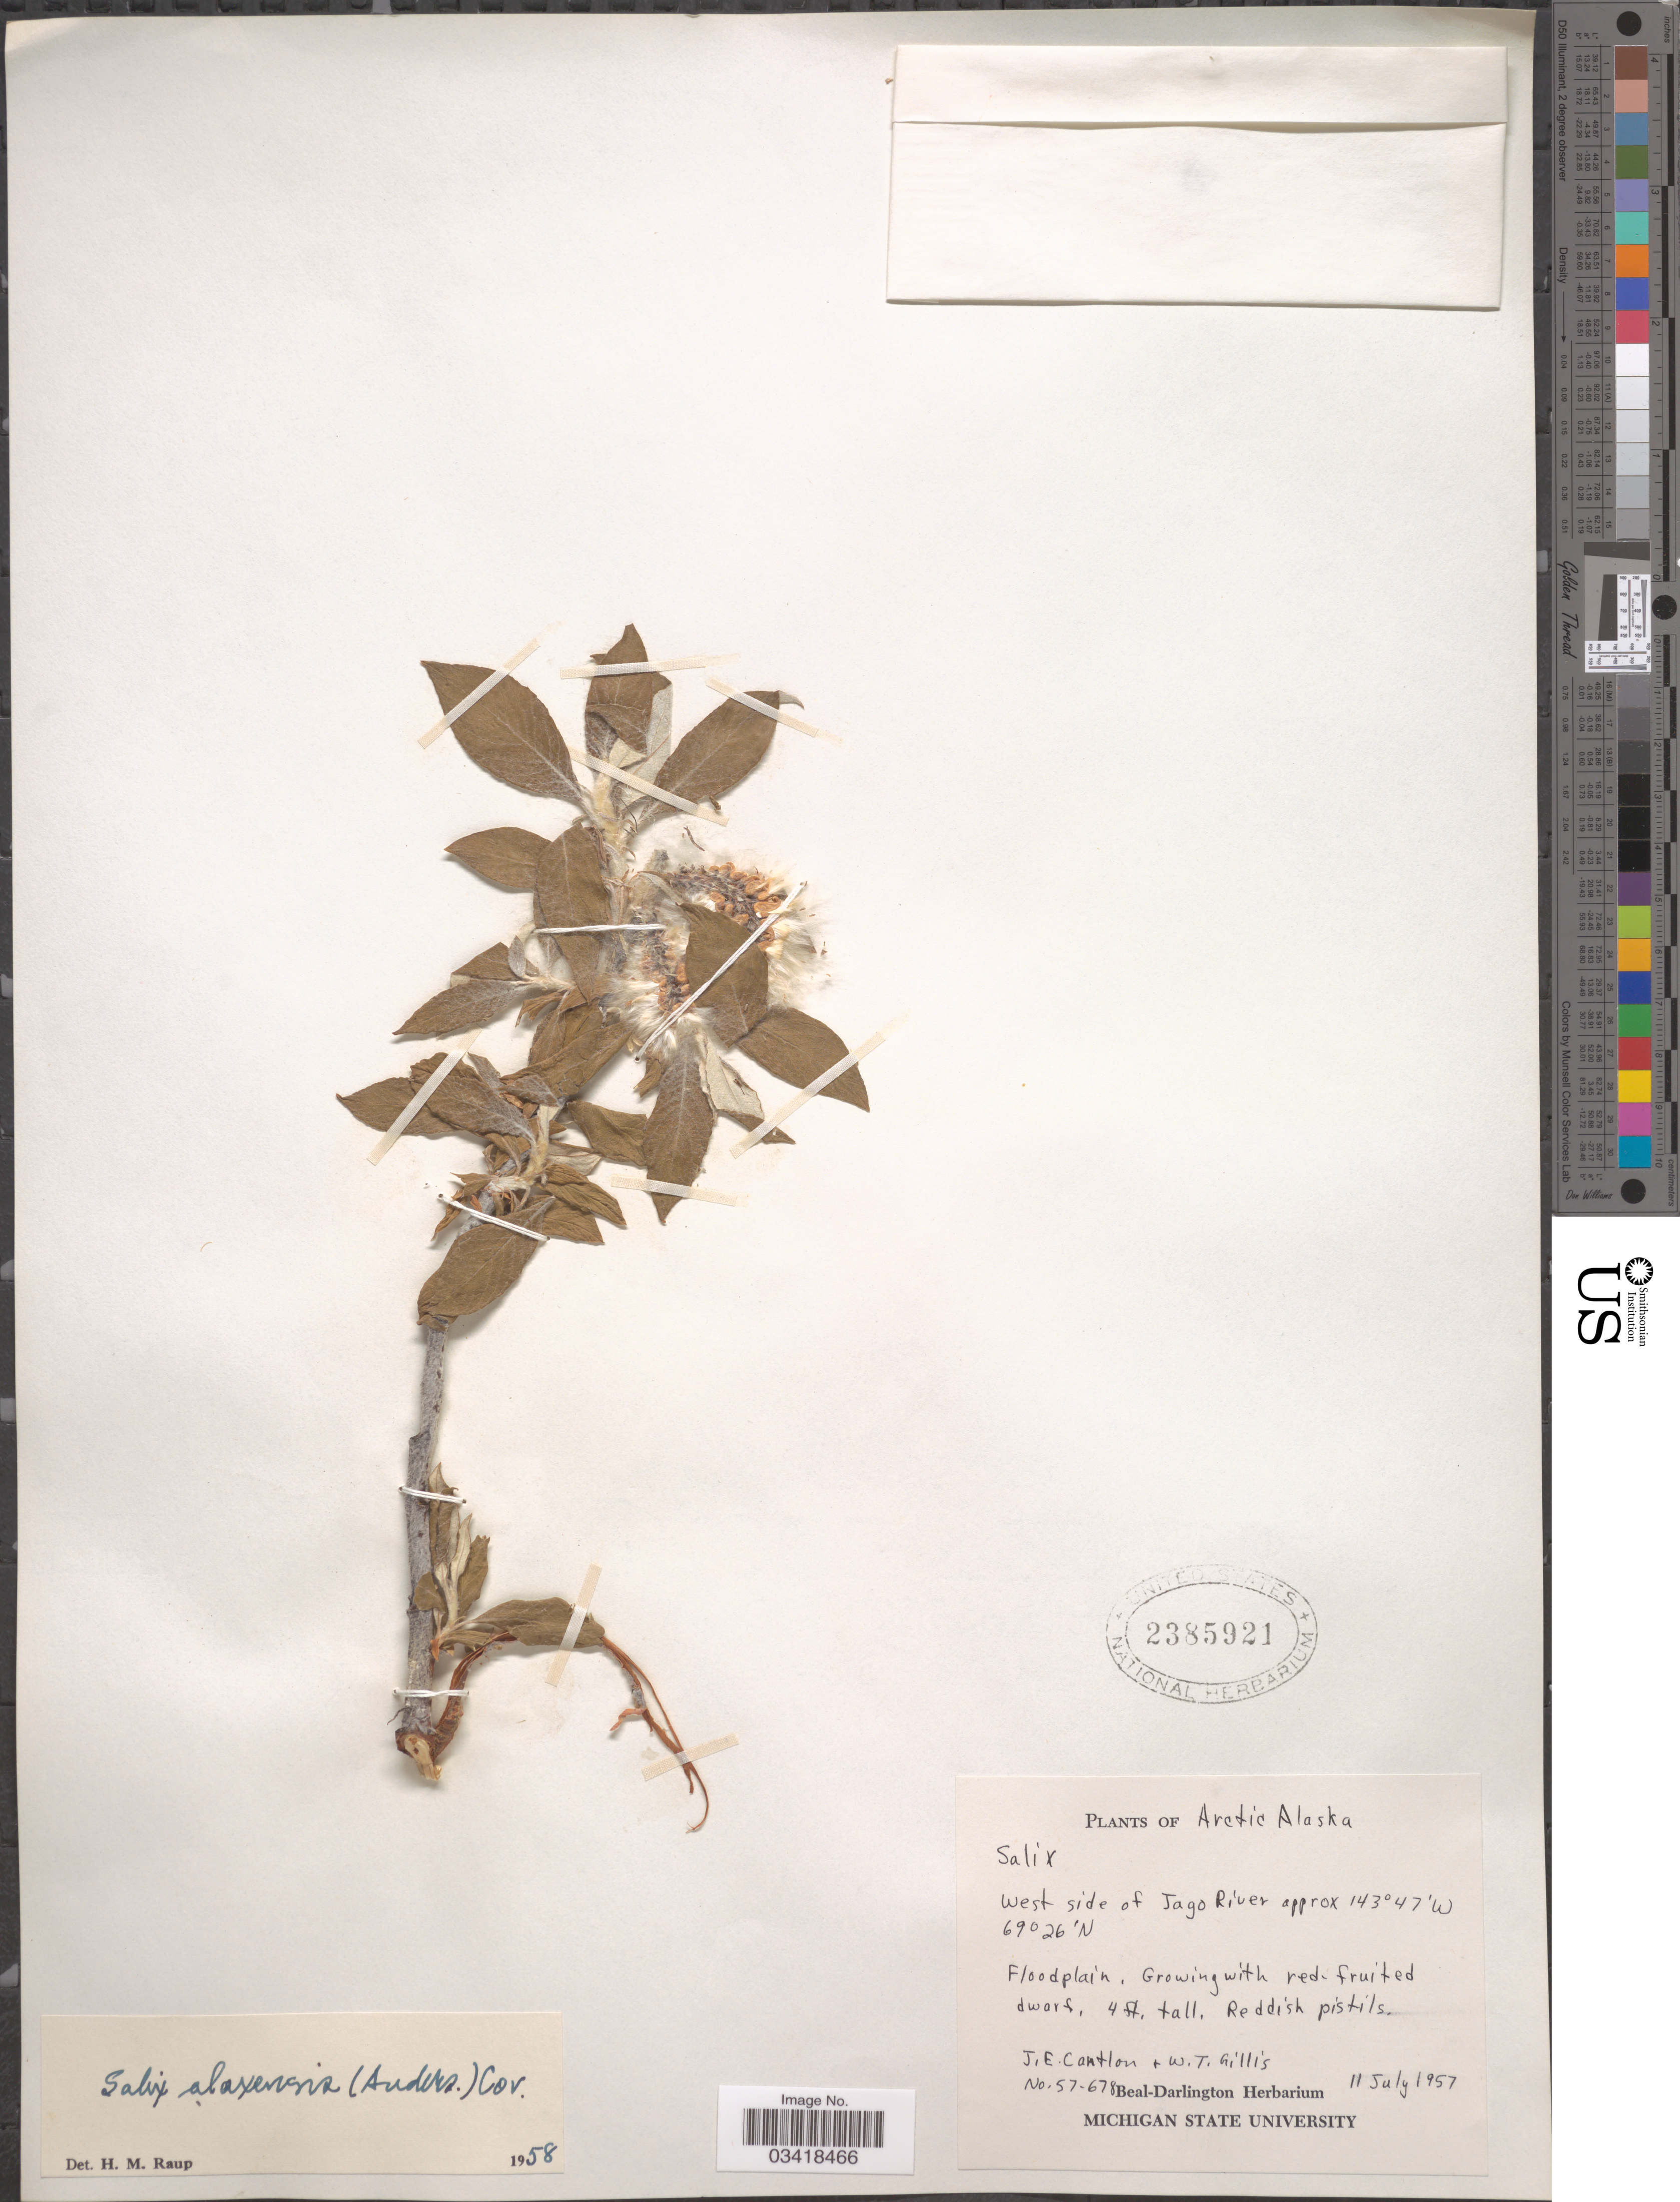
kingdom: Plantae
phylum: Tracheophyta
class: Magnoliopsida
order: Malpighiales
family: Salicaceae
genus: Salix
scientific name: Salix alaxensis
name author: (Andersson) Coville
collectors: J. Cantlon & W. T. Gillis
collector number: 57-678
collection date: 1957-07-11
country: United States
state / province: Alaska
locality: Arctic Alaska. West side of Jago River.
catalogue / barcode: US 2385921